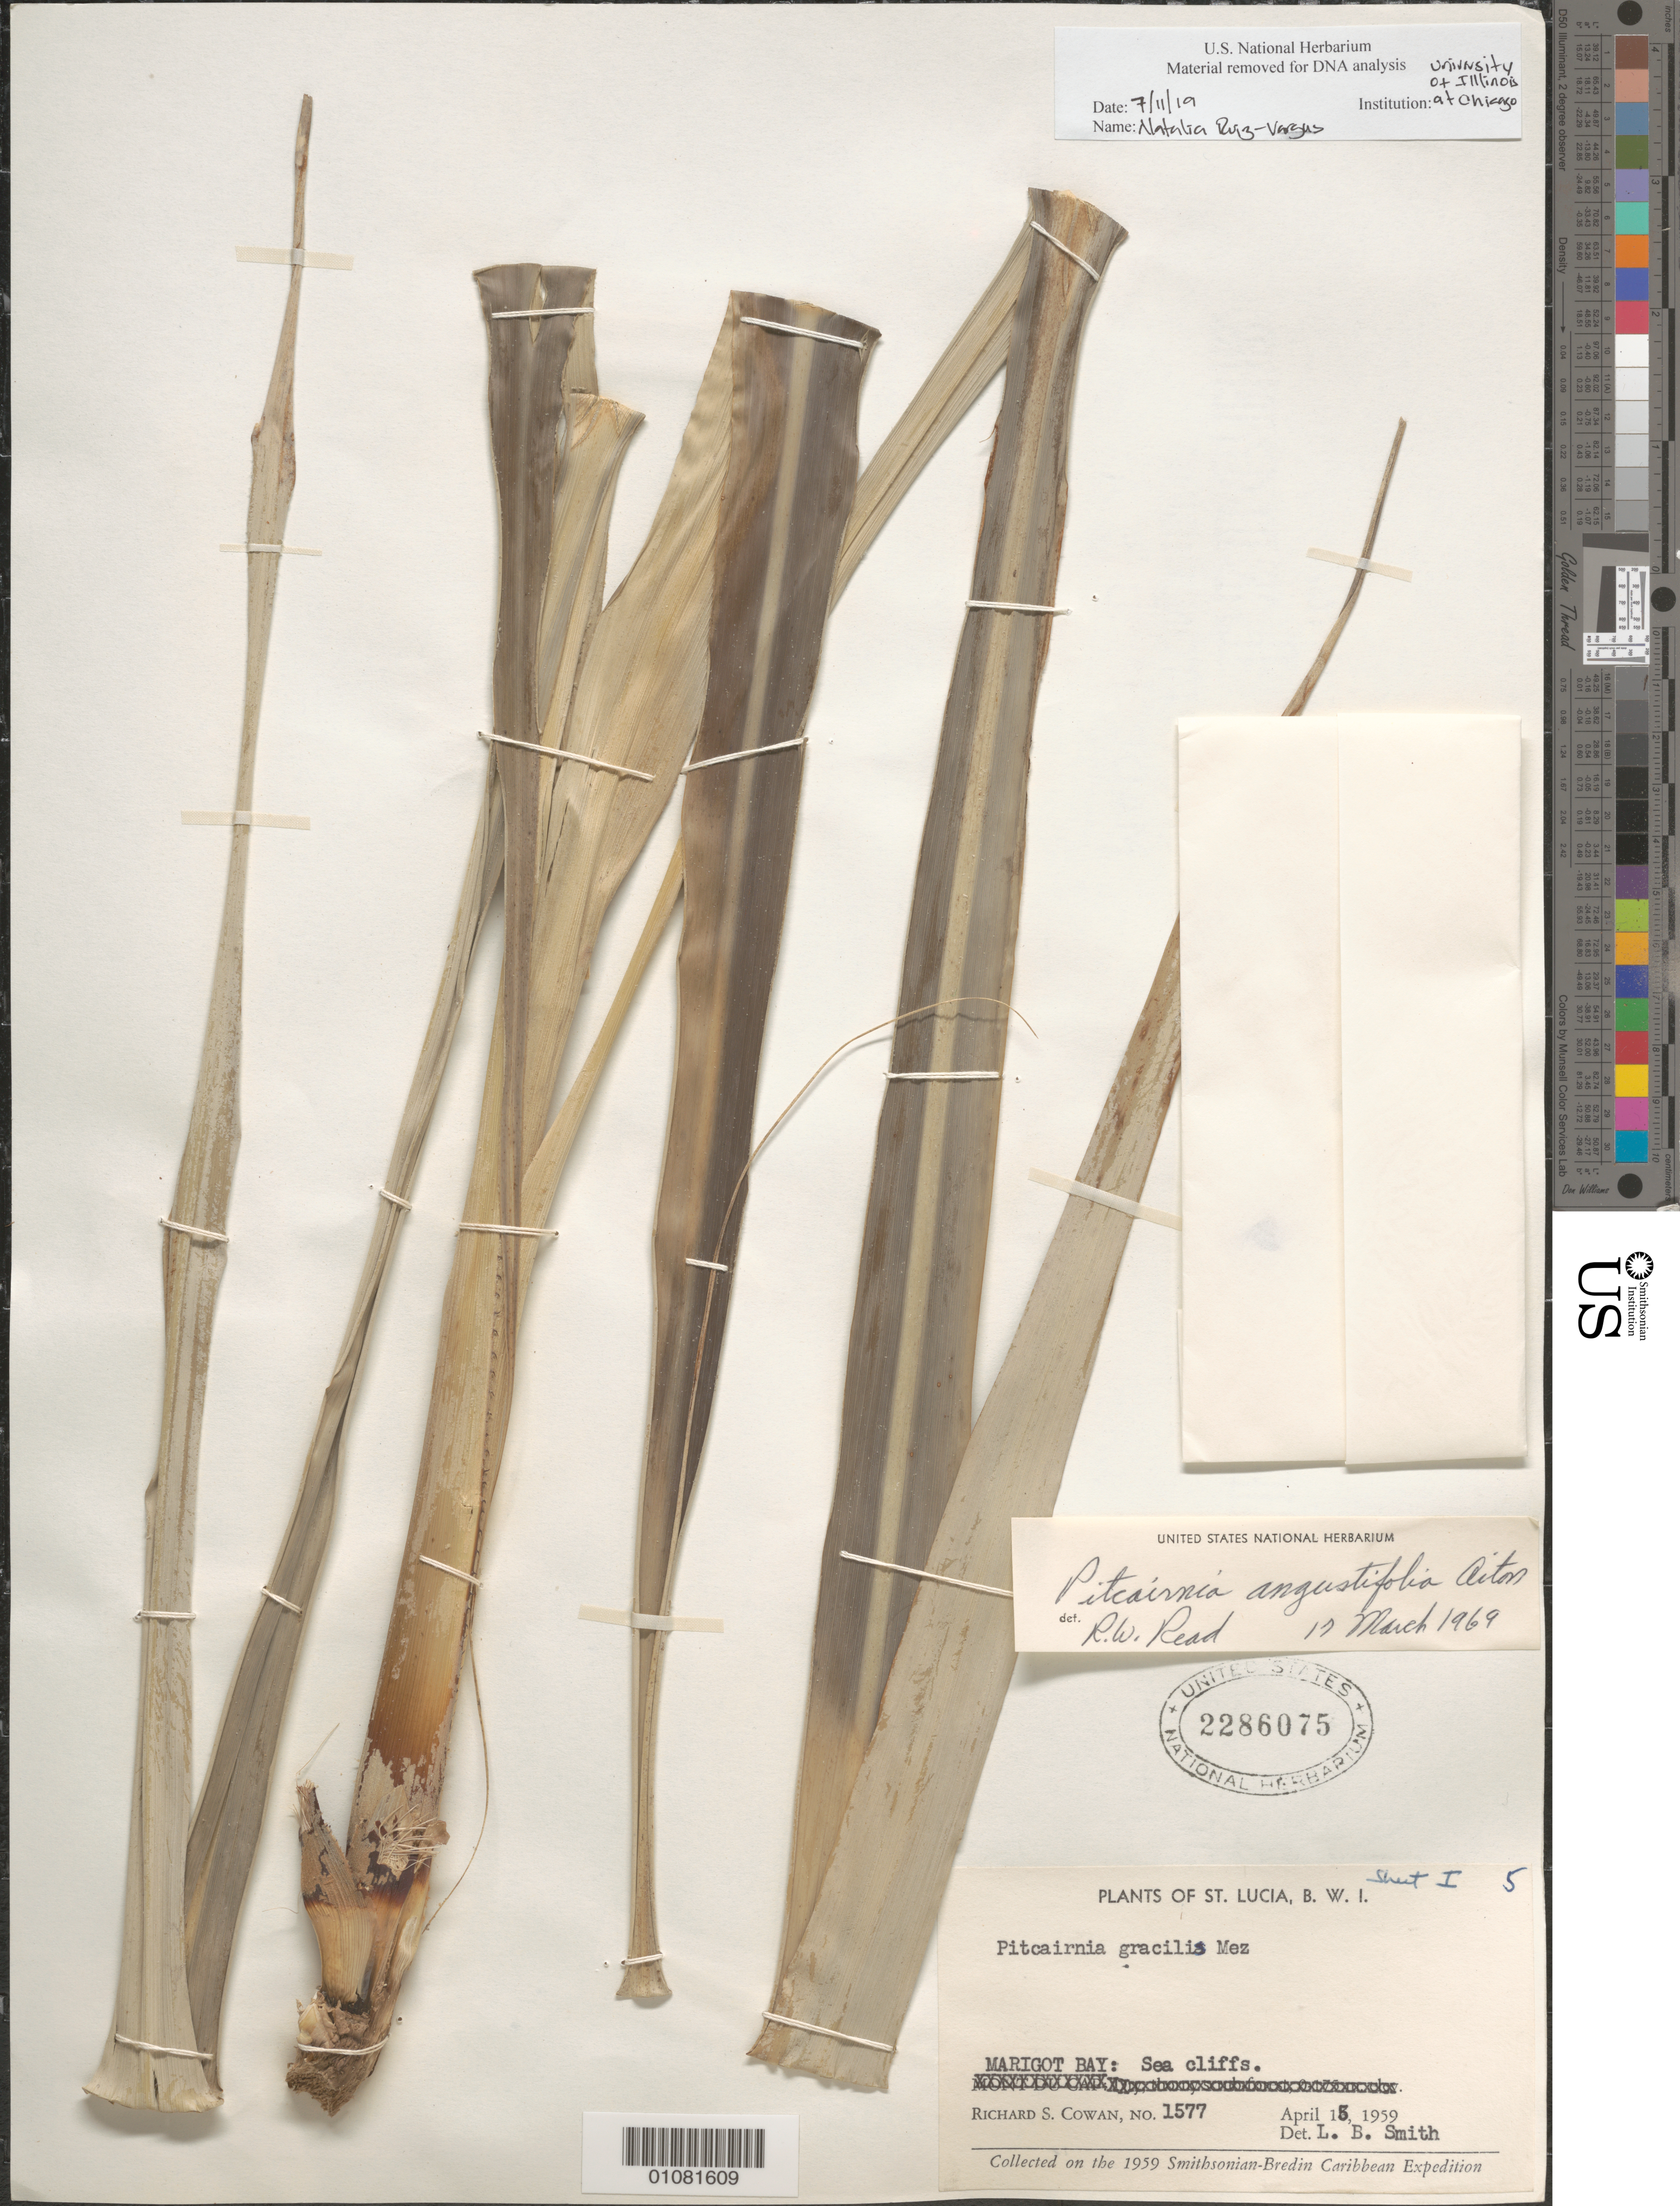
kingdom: Plantae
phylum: Tracheophyta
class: Liliopsida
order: Poales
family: Bromeliaceae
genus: Pitcairnia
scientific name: Pitcairnia angustifolia var. angustifolia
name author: Sol. ex Aiton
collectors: R. S. Cowan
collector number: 1577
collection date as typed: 15 Apr 1959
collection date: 1959-04-15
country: St. Lucia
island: St. Lucia I.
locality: Marigot Bay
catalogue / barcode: US 2286075